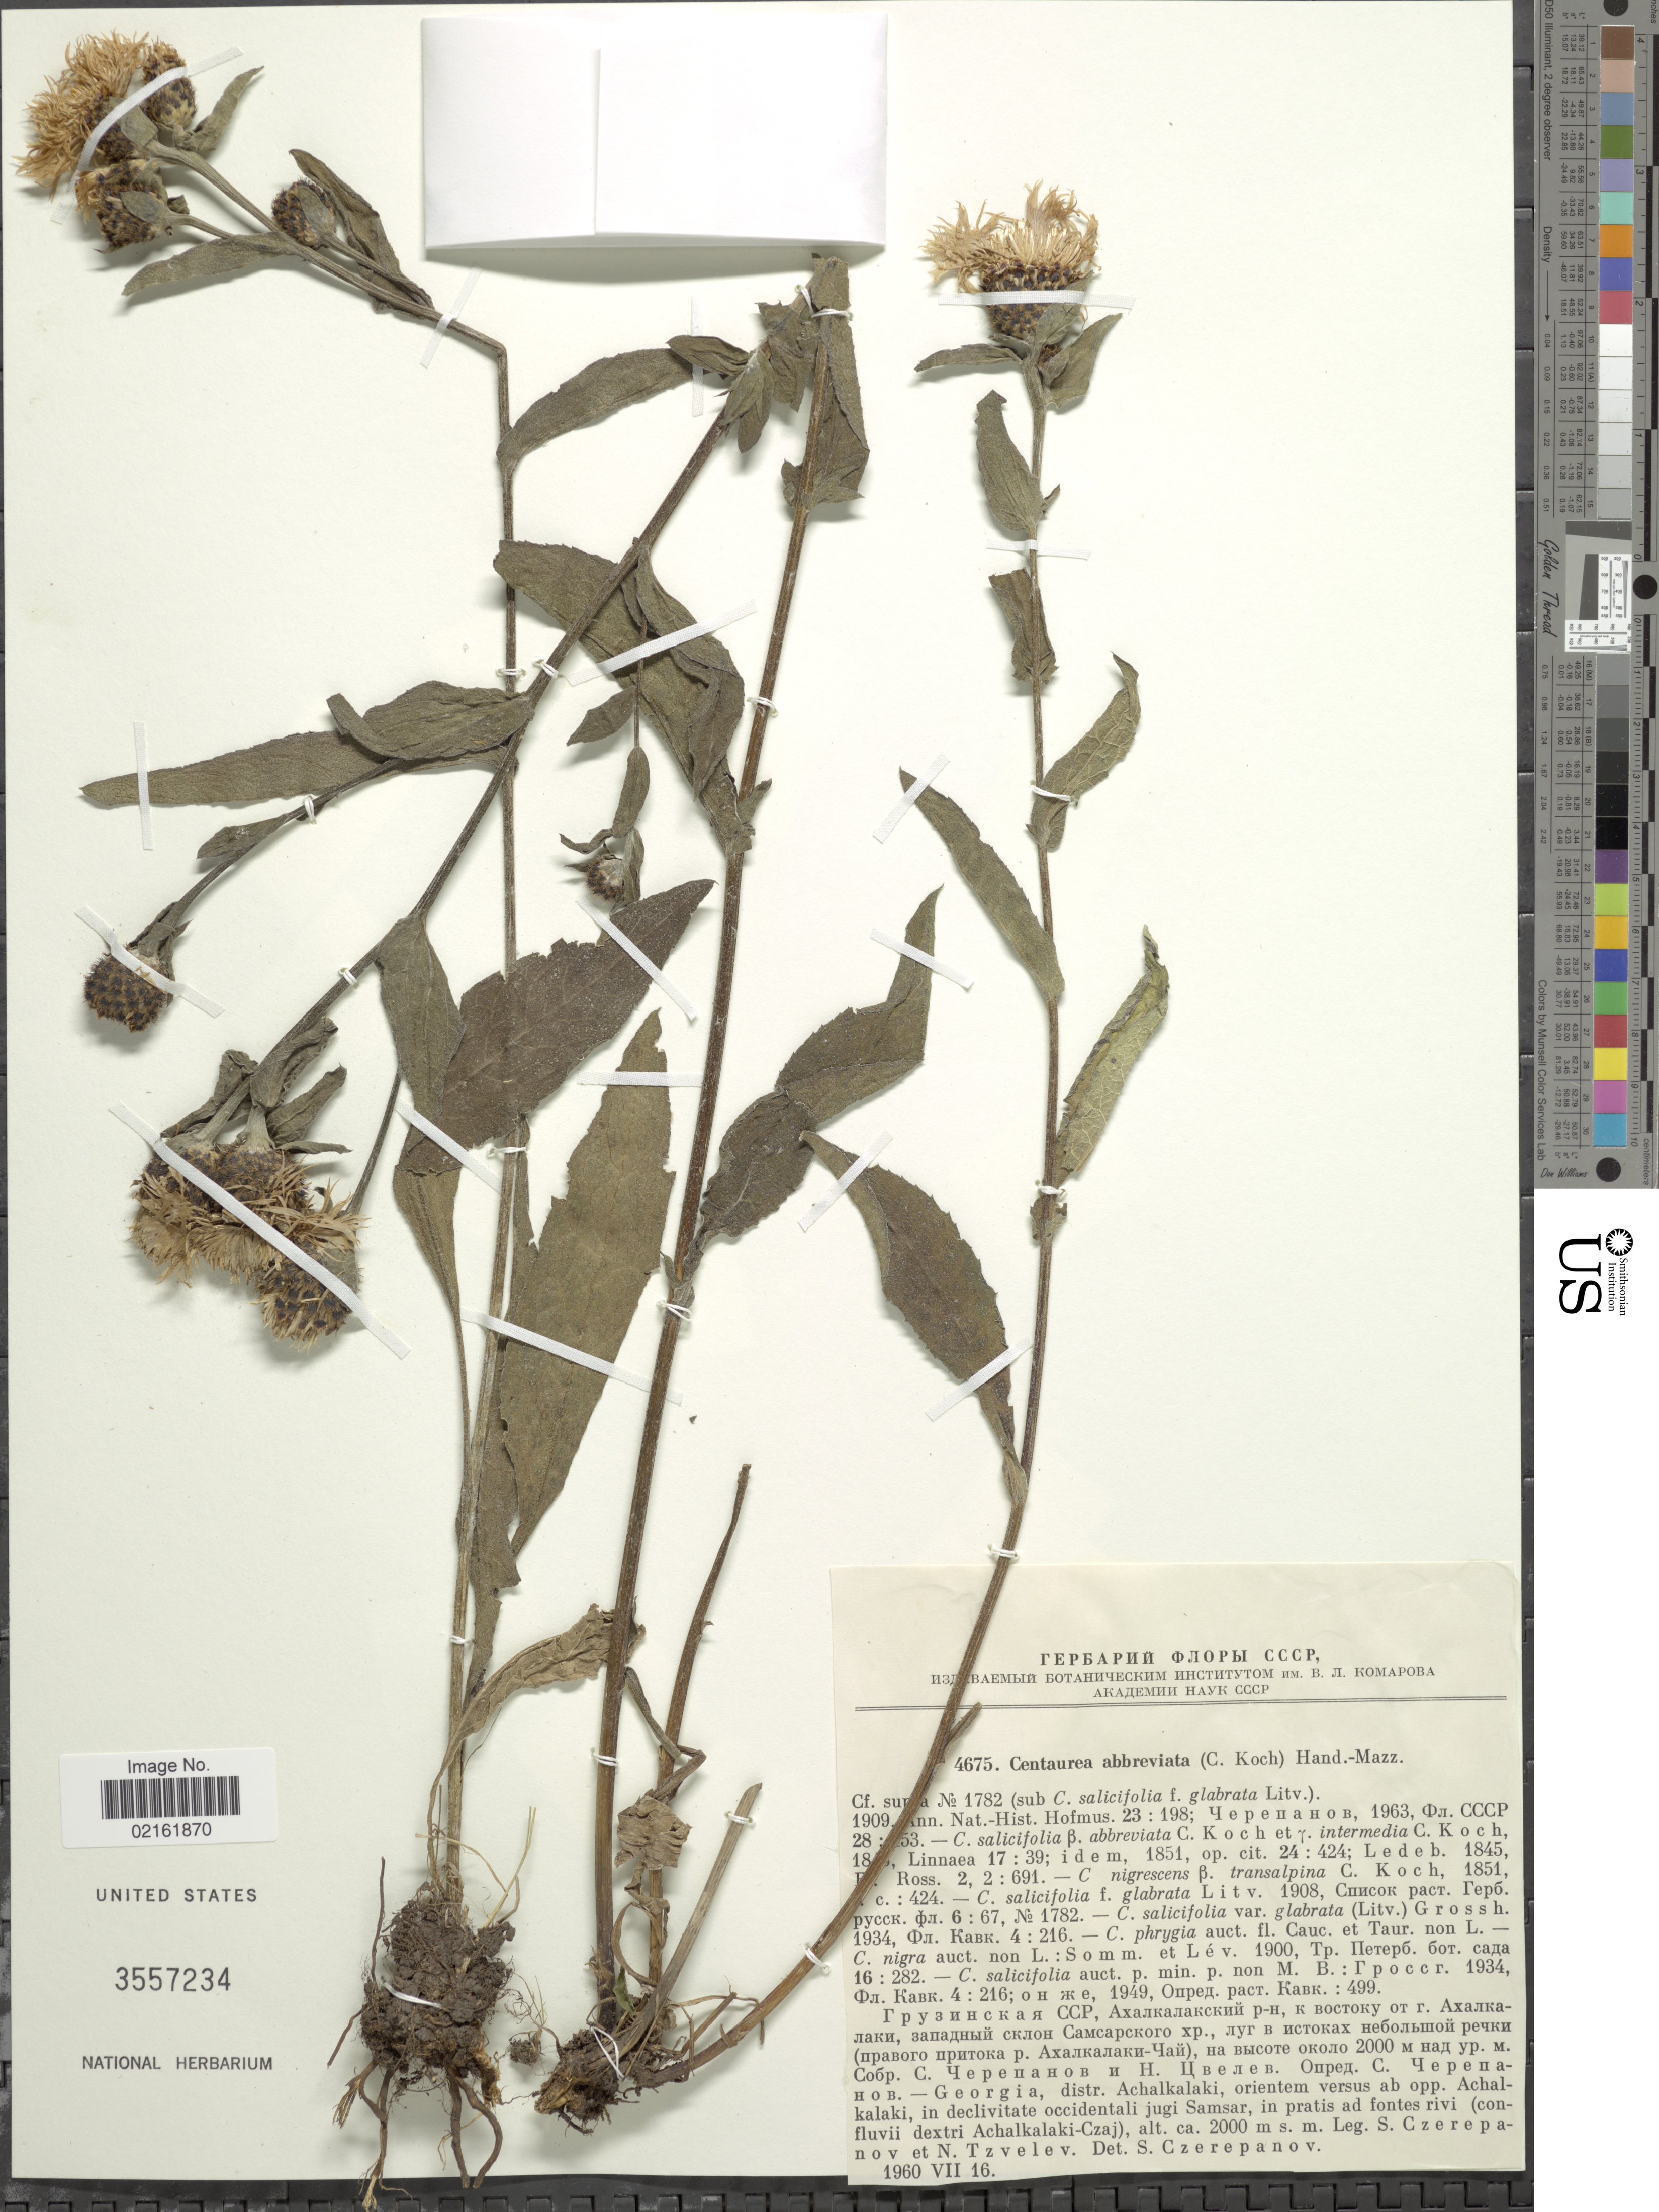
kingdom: Plantae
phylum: Tracheophyta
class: Magnoliopsida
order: Asterales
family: Asteraceae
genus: Centaurea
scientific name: Centaurea phrygia subsp. abbreviata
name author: (K. Koch) Dostál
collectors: S. Czerepanov & N. N. Tzvelev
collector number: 4675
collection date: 1960-07-16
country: Georgia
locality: Distr. Achalkalaki, orientem versus ab opp. Achalkalaki, in declivitate occidentali jugi Samsar, in pratis ad fontes rivi (confluvii dextri Achalkalaki-Czaj)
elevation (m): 2000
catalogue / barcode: US 3557234